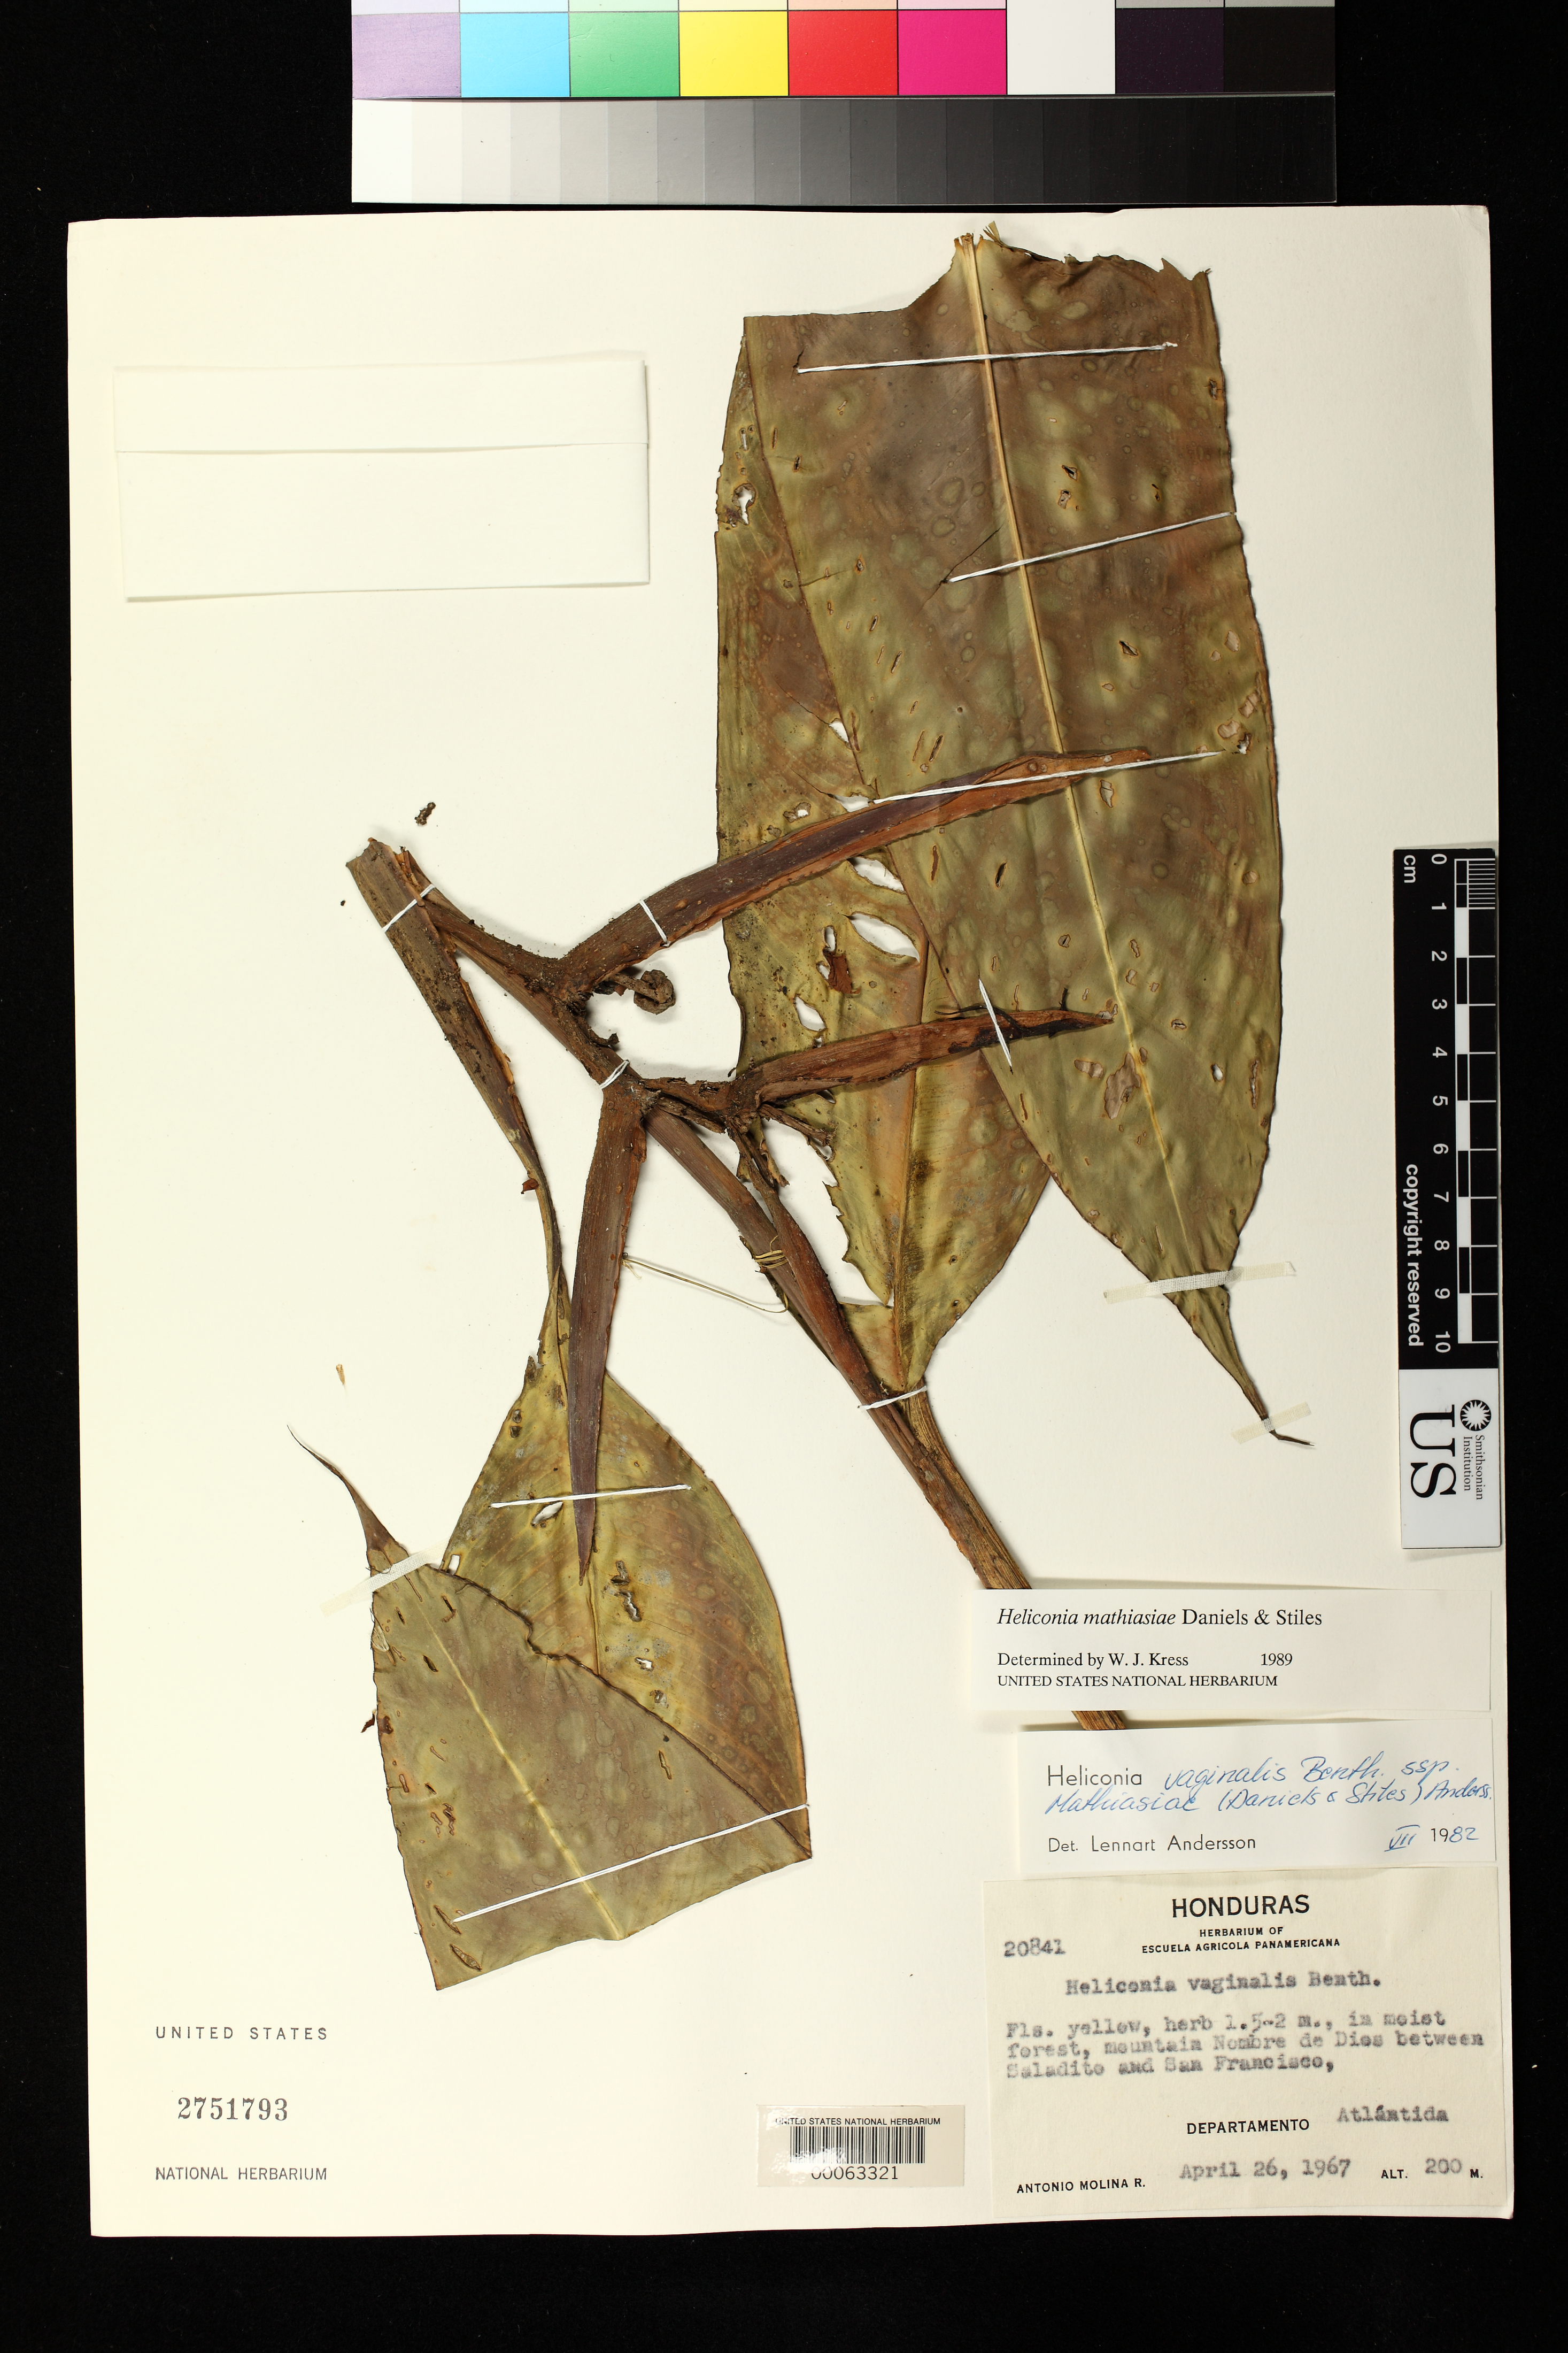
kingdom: Plantae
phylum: Tracheophyta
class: Liliopsida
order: Zingiberales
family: Heliconiaceae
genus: Heliconia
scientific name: Heliconia mathiasiae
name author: G.S. Daniels & F.G. Stiles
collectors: A. Molina R.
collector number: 20841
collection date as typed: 26 Apr 1967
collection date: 1967-04-26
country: Honduras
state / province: Atlántida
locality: Nombre de Dios mountain between Saladito and San Francisco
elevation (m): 200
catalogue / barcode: US 2751793